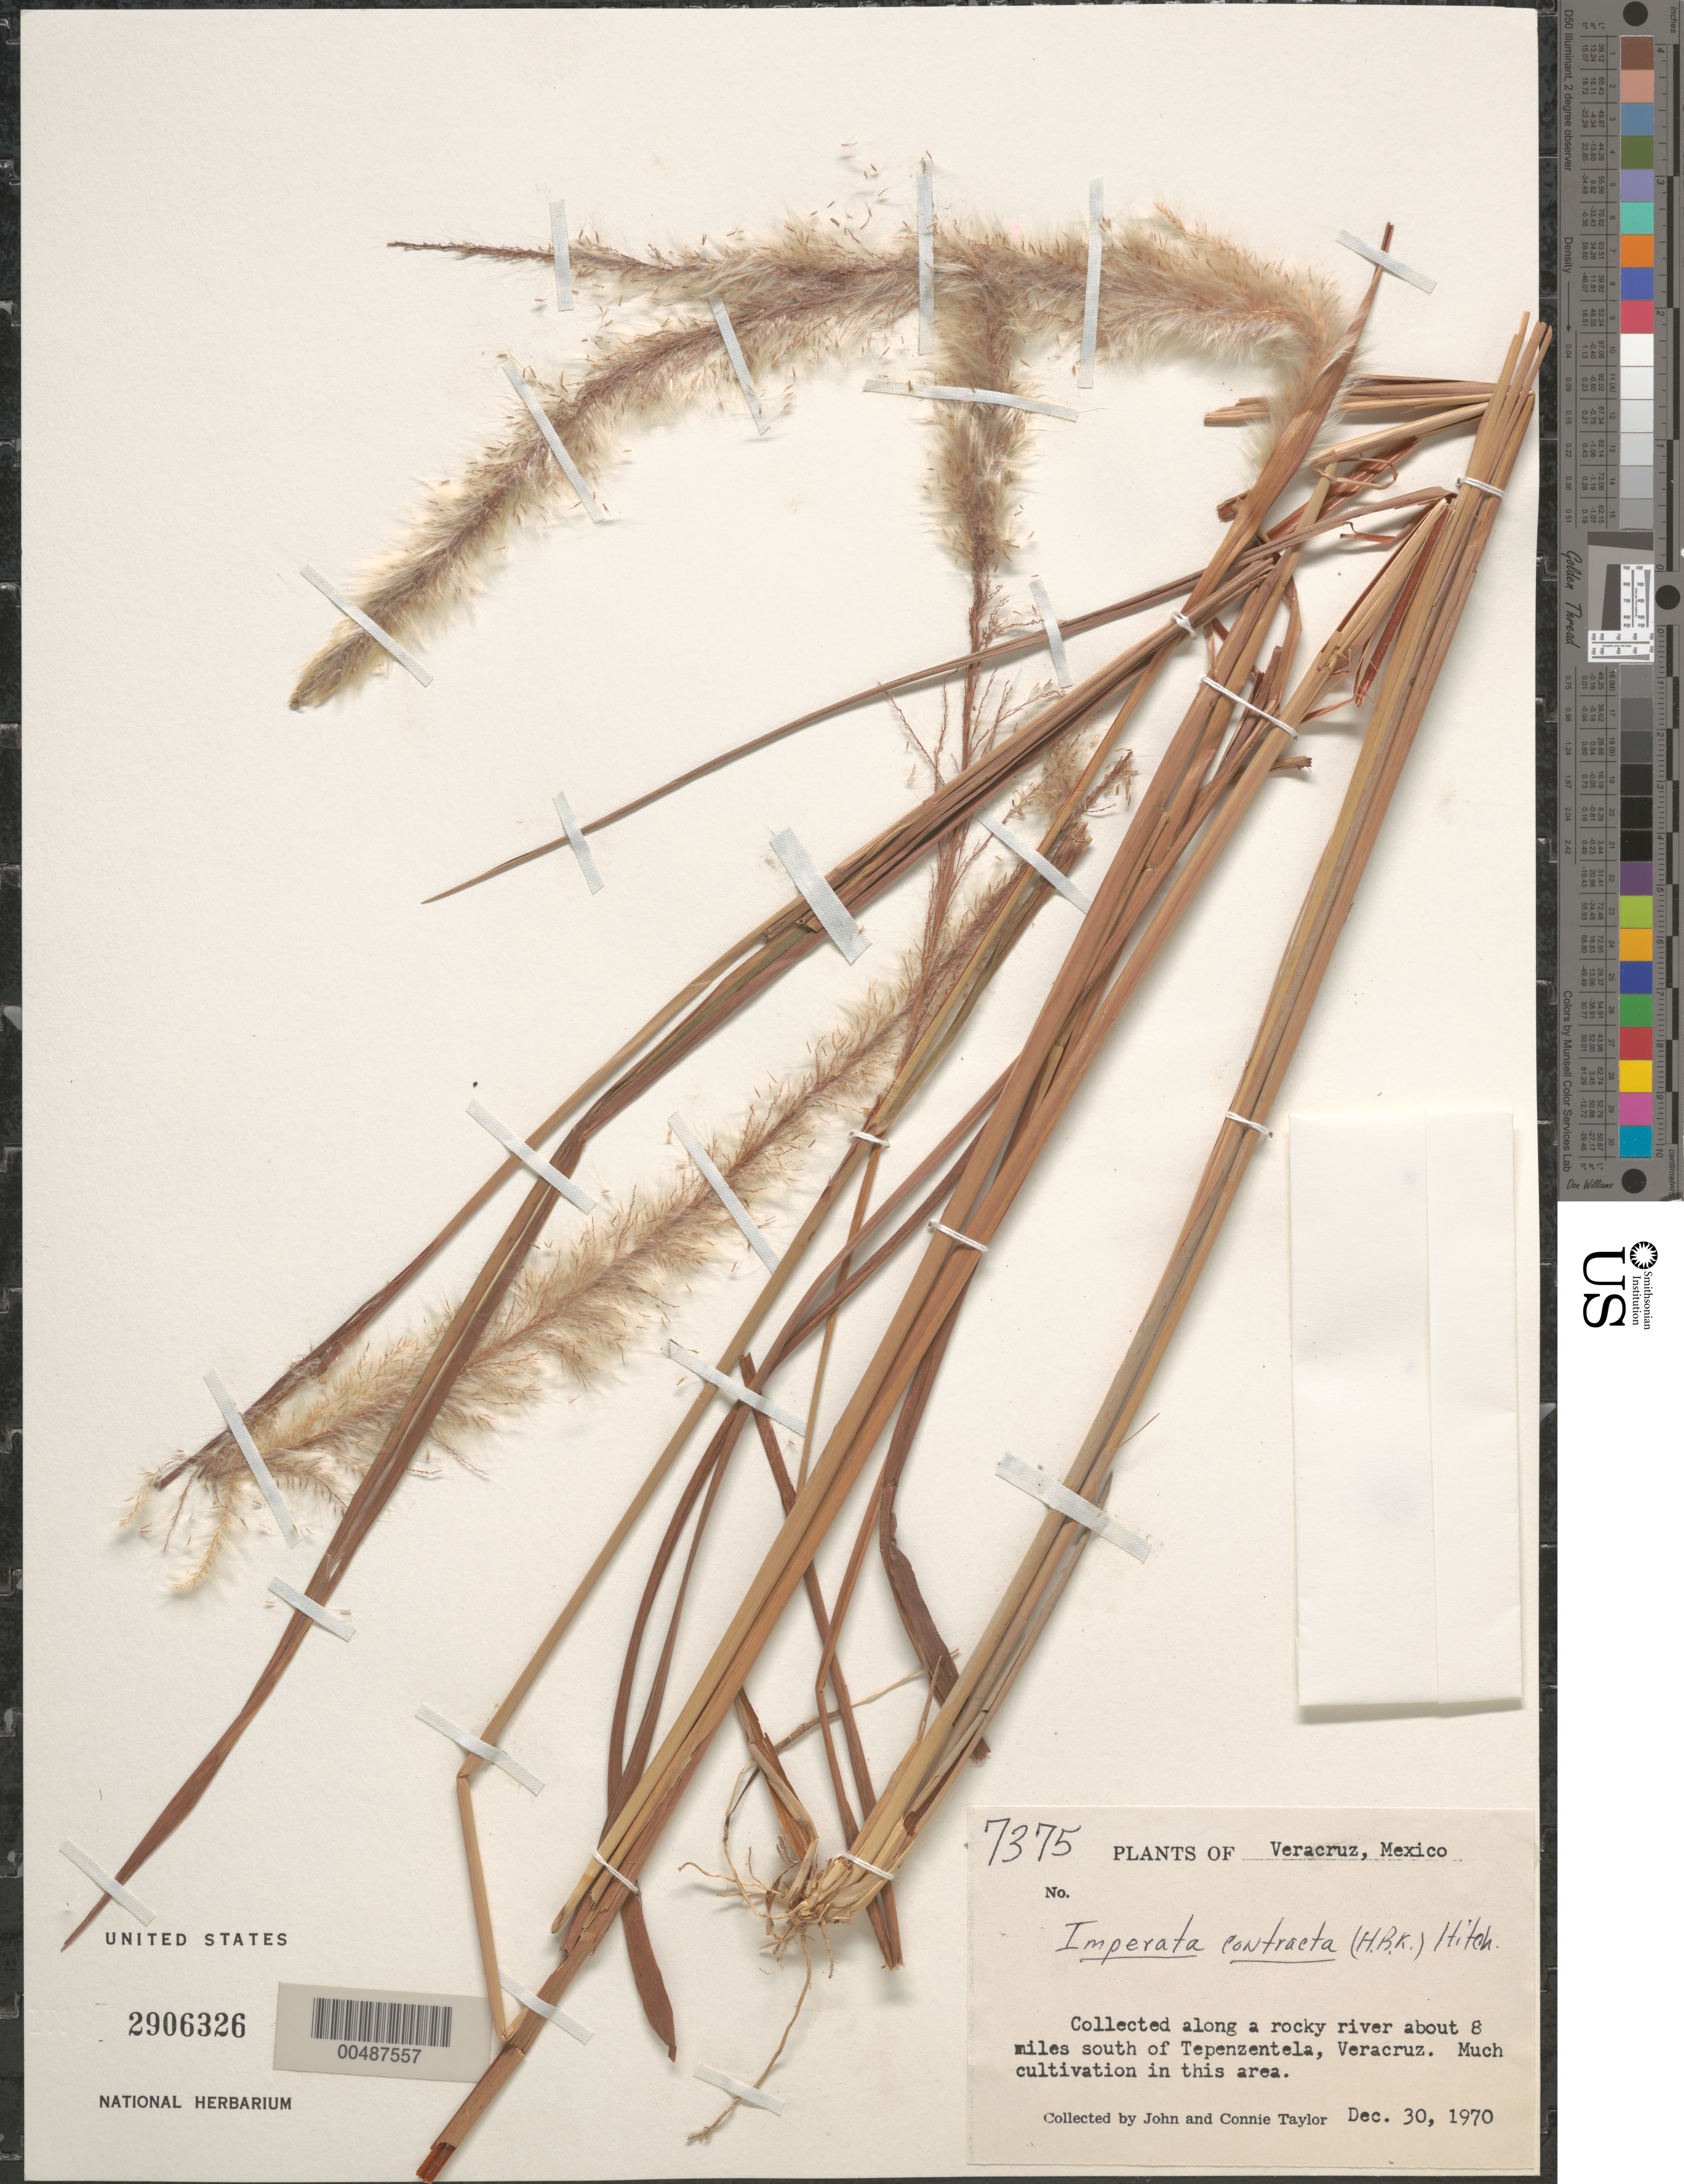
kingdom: Plantae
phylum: Tracheophyta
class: Liliopsida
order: Poales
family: Poaceae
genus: Imperata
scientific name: Imperata contracta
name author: (Kunth) Hitchc.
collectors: J. Taylor & C. Taylor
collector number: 7375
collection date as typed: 30 Dec 1970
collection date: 1970-12-30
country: Mexico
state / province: Veracruz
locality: About 8 mi S of Tepenzentela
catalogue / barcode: US 2906326